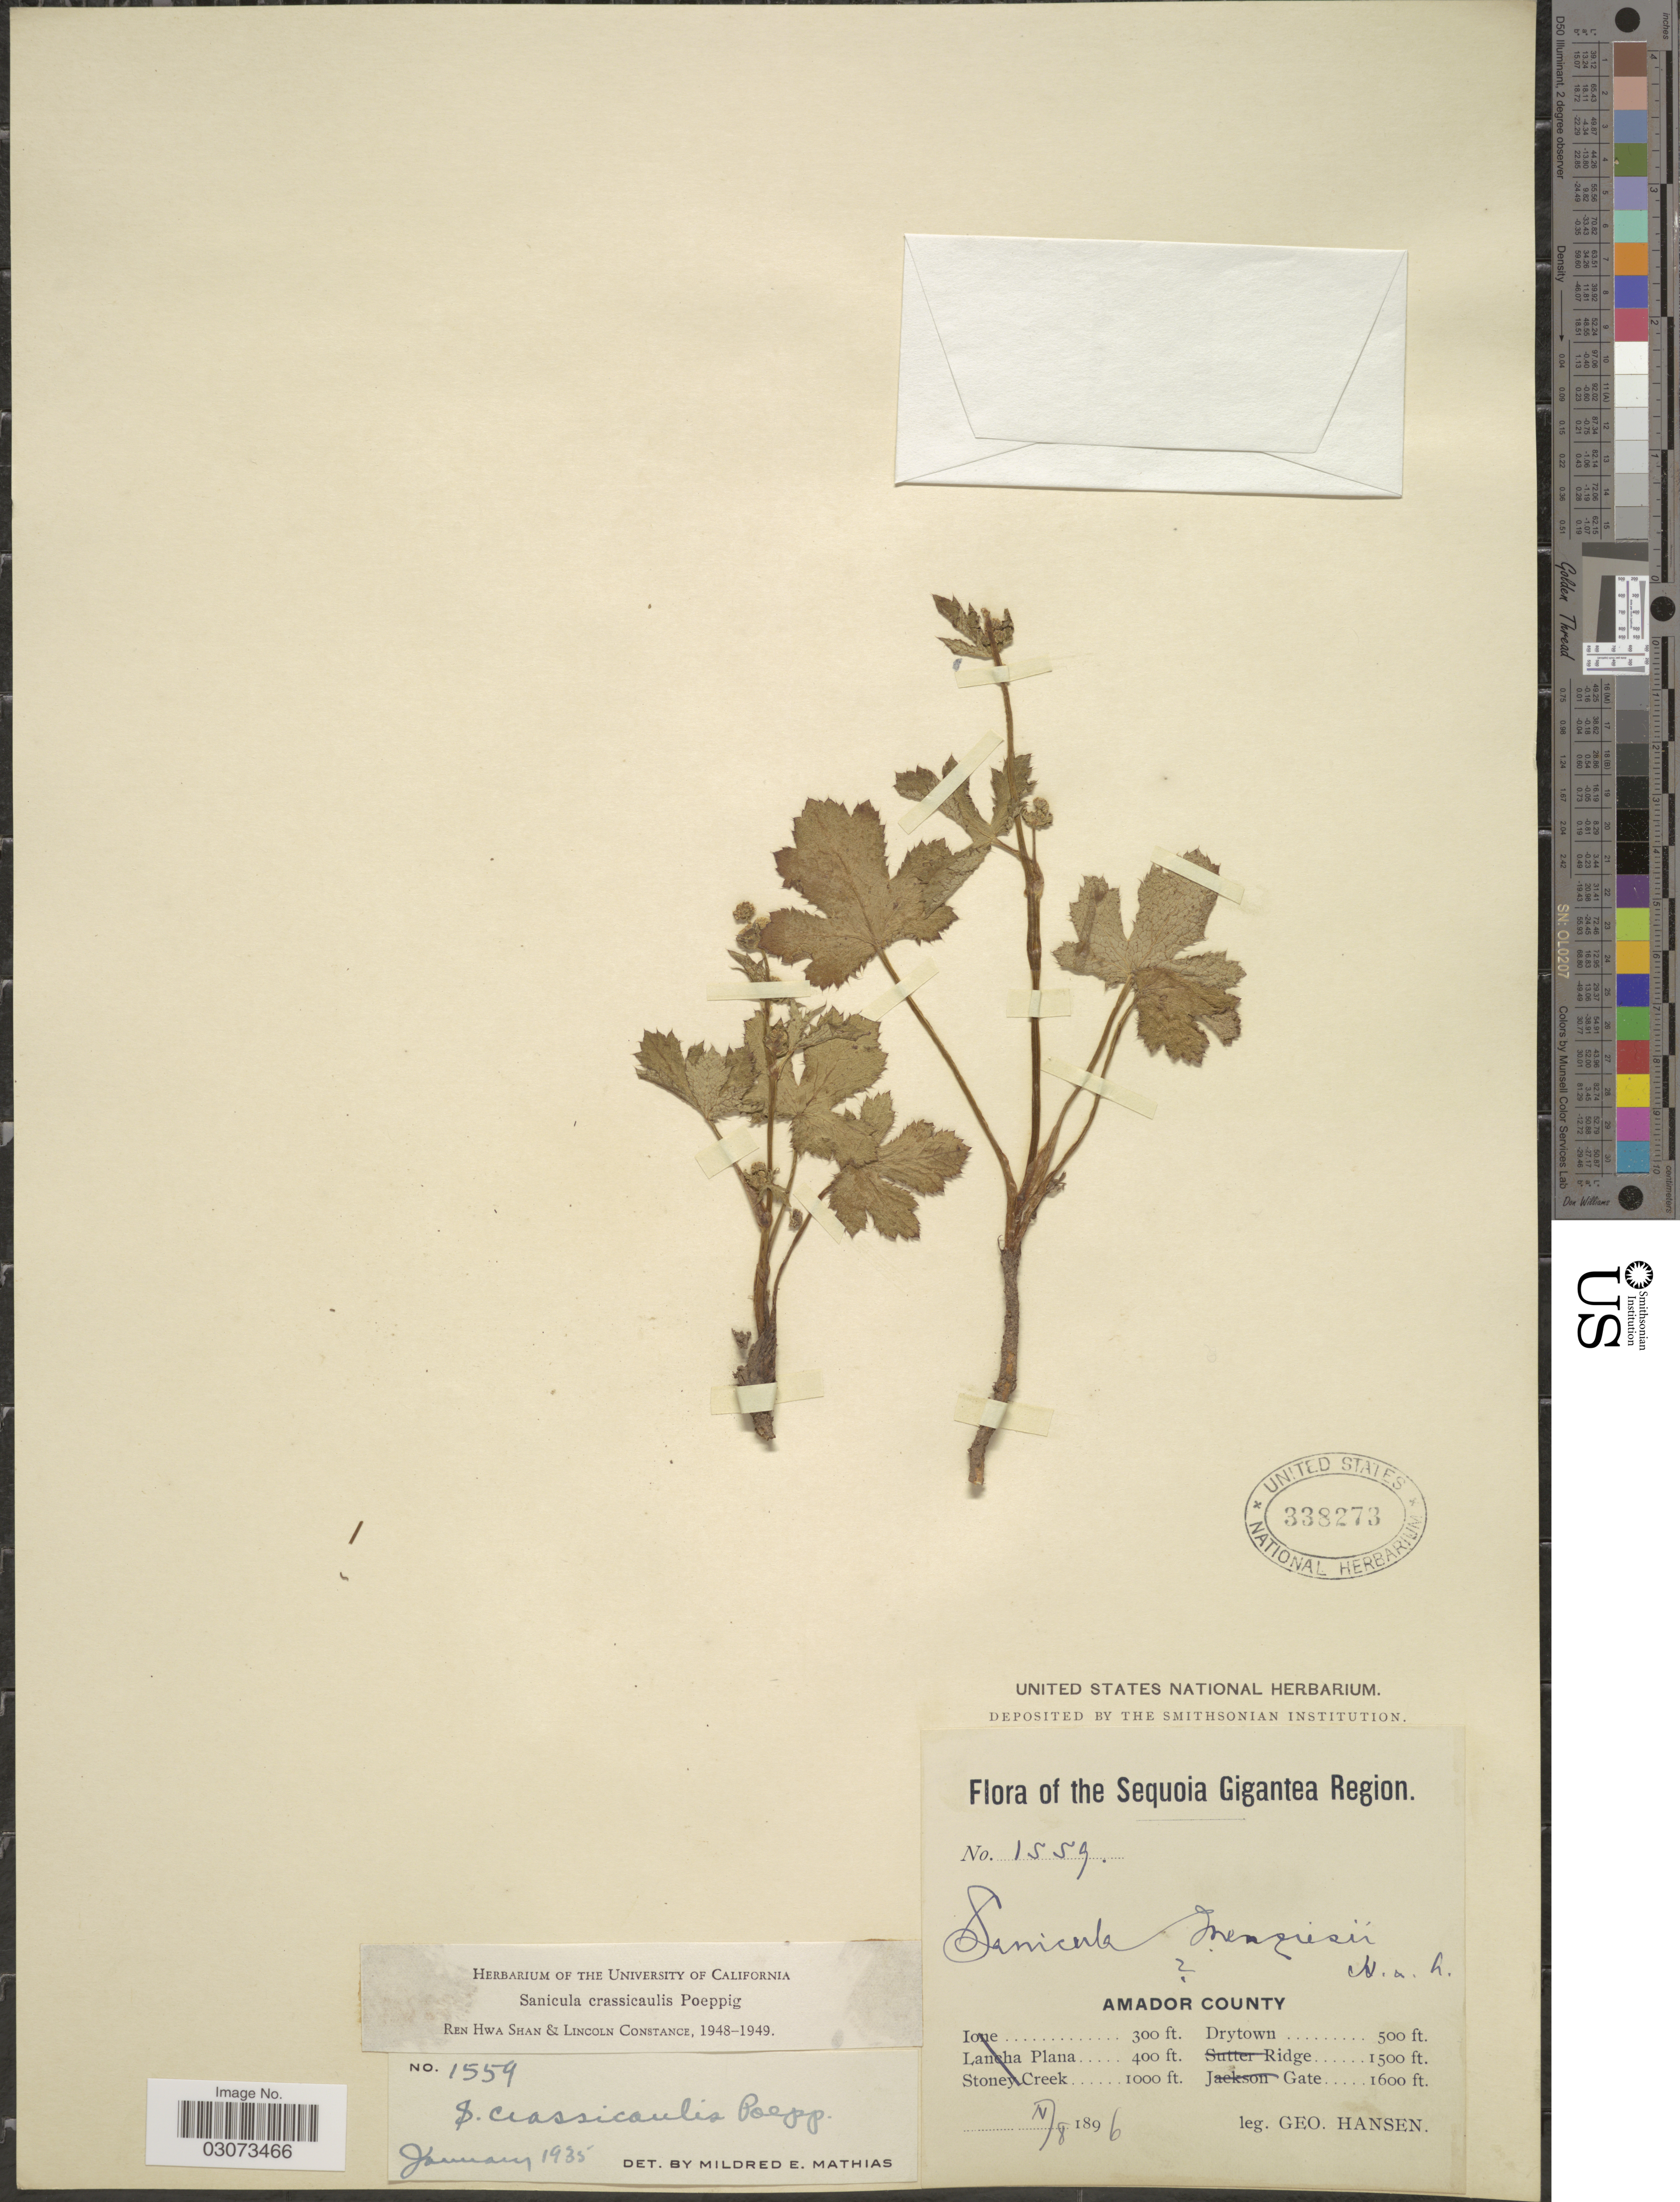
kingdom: Plantae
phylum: Tracheophyta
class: Magnoliopsida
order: Apiales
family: Apiaceae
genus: Sanicula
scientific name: Sanicula crassicaulis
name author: Poepp. ex DC.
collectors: G. Hansen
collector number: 1559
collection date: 1896-04-08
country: United States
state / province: California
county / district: Amador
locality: Sequoia Gigantea Region. Amador County. Drytown.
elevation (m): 152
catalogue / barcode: US 338273